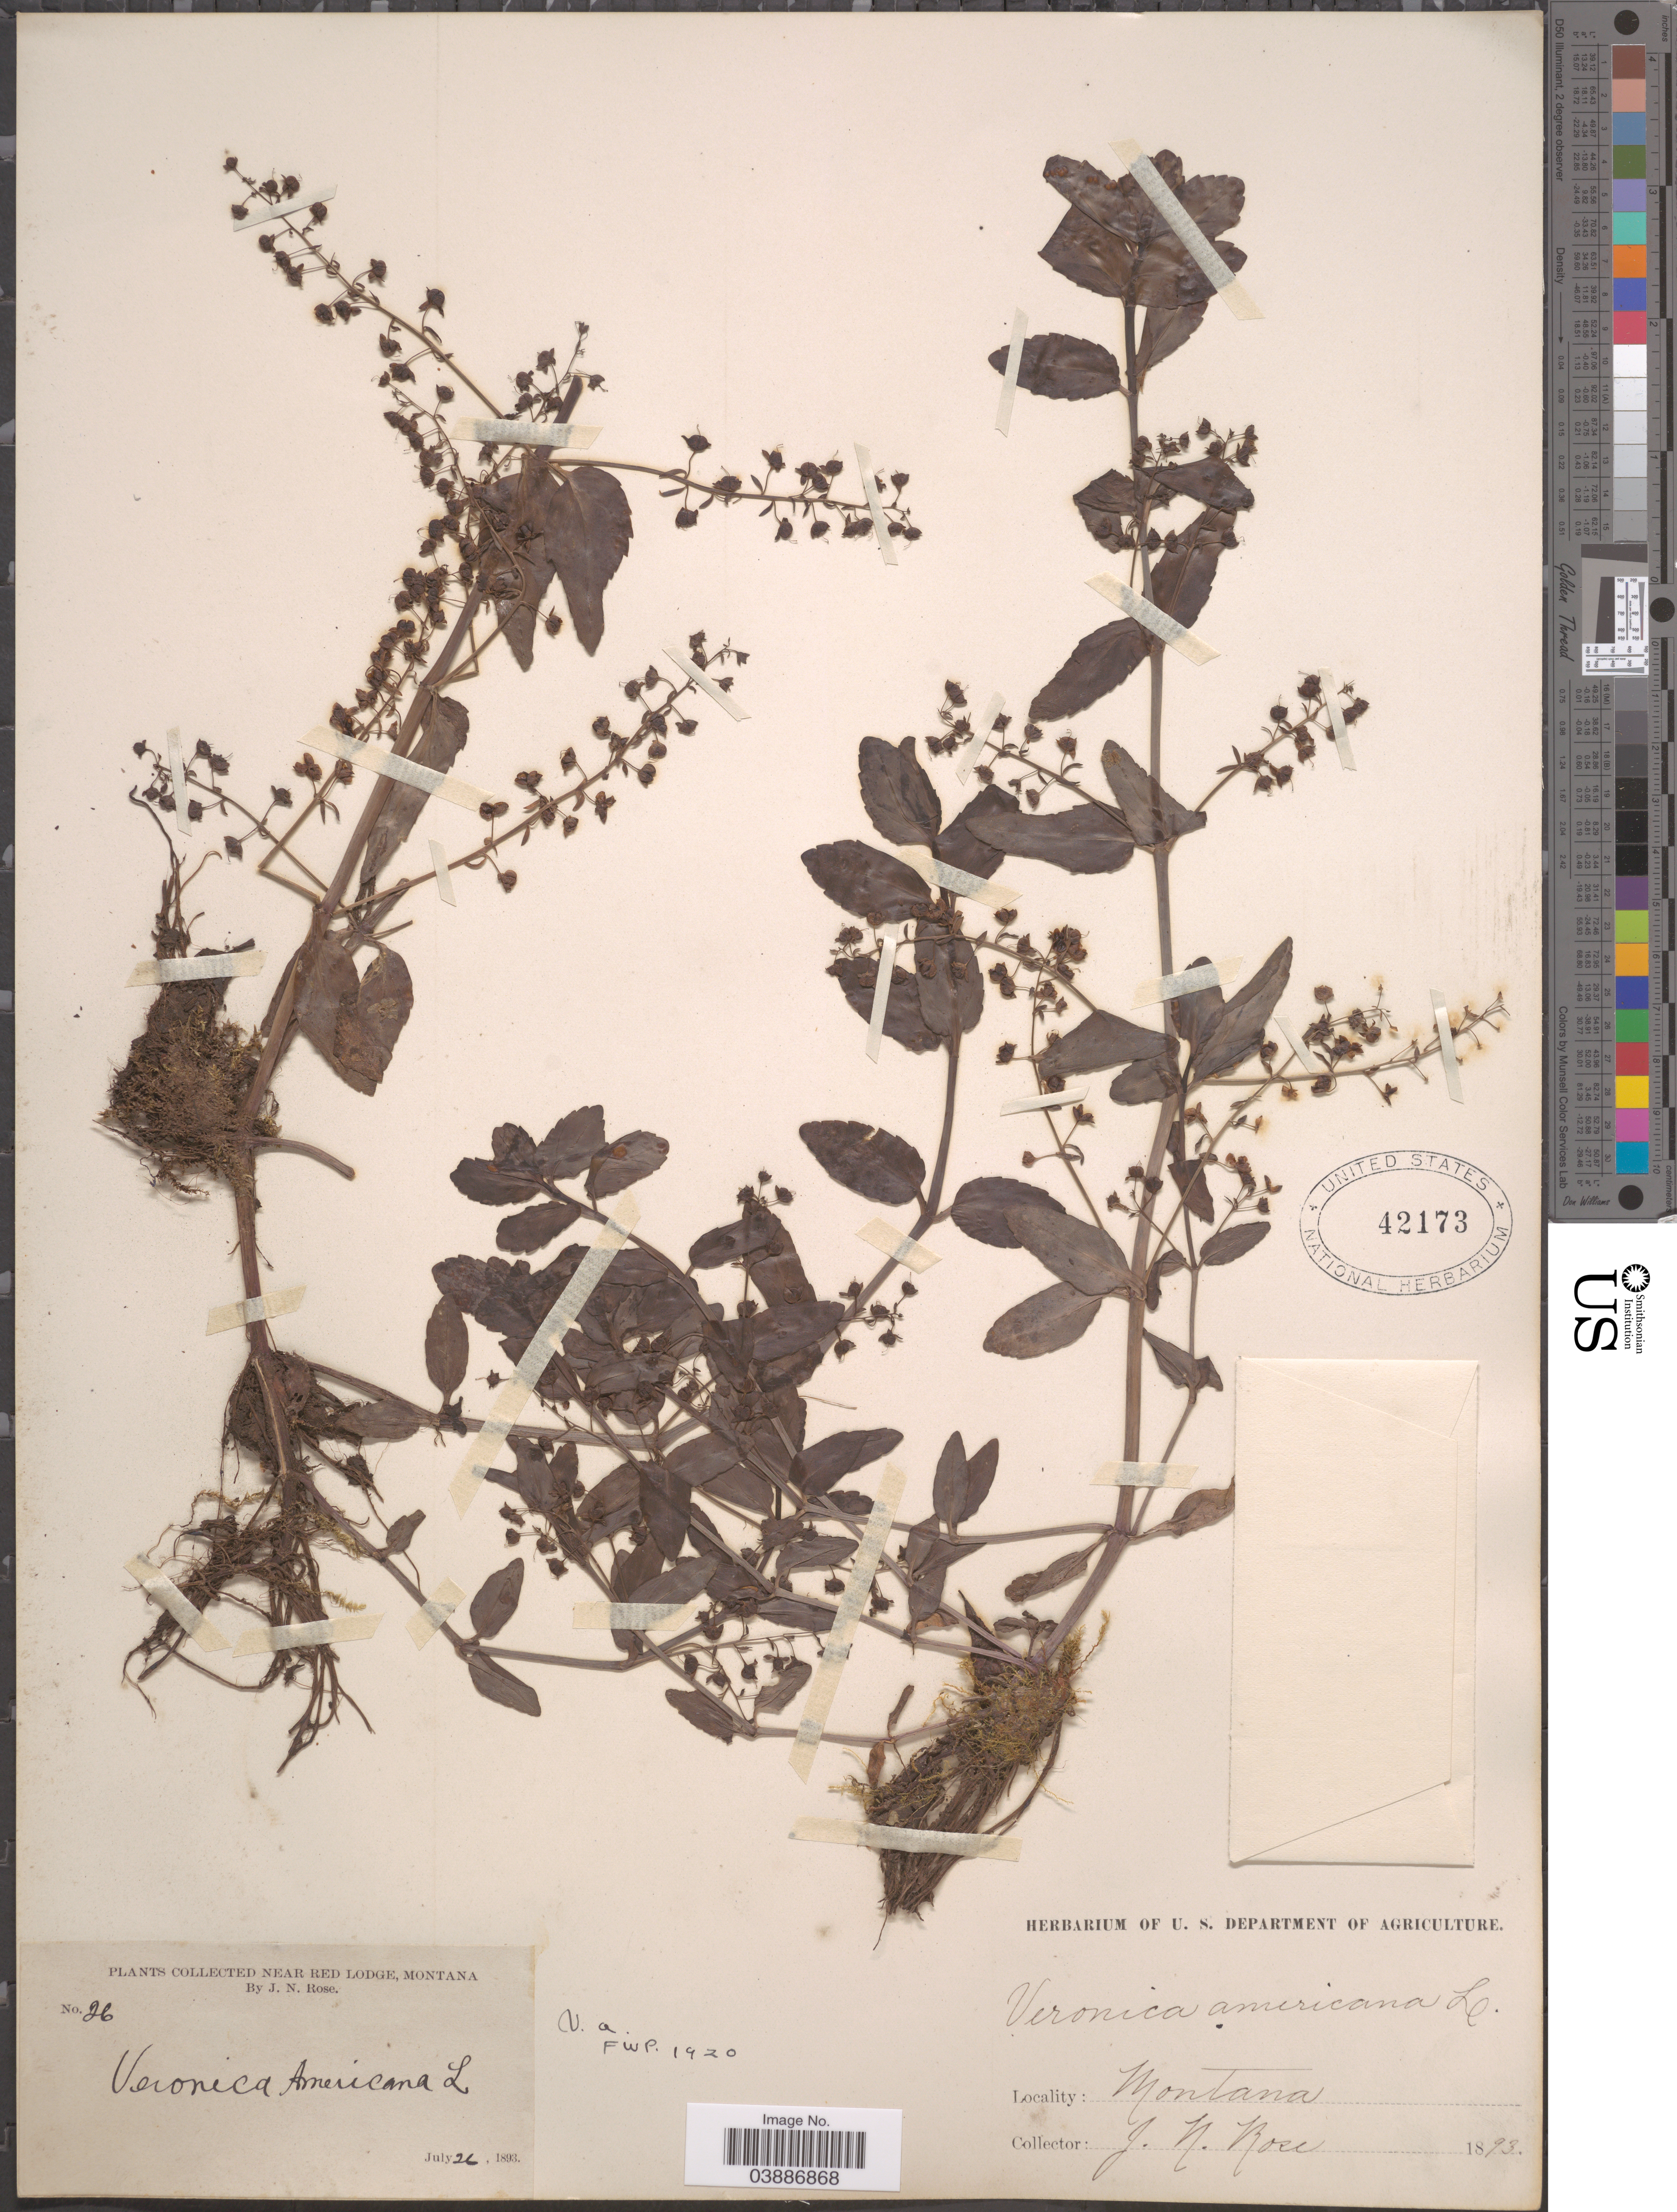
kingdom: Plantae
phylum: Tracheophyta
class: Magnoliopsida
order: Lamiales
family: Plantaginaceae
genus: Veronica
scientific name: Veronica americana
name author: Schwein. ex Benth.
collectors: J. N. Rose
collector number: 26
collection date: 1893-07-26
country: United States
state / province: Montana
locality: Nea Red Lodge.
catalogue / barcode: US 42173